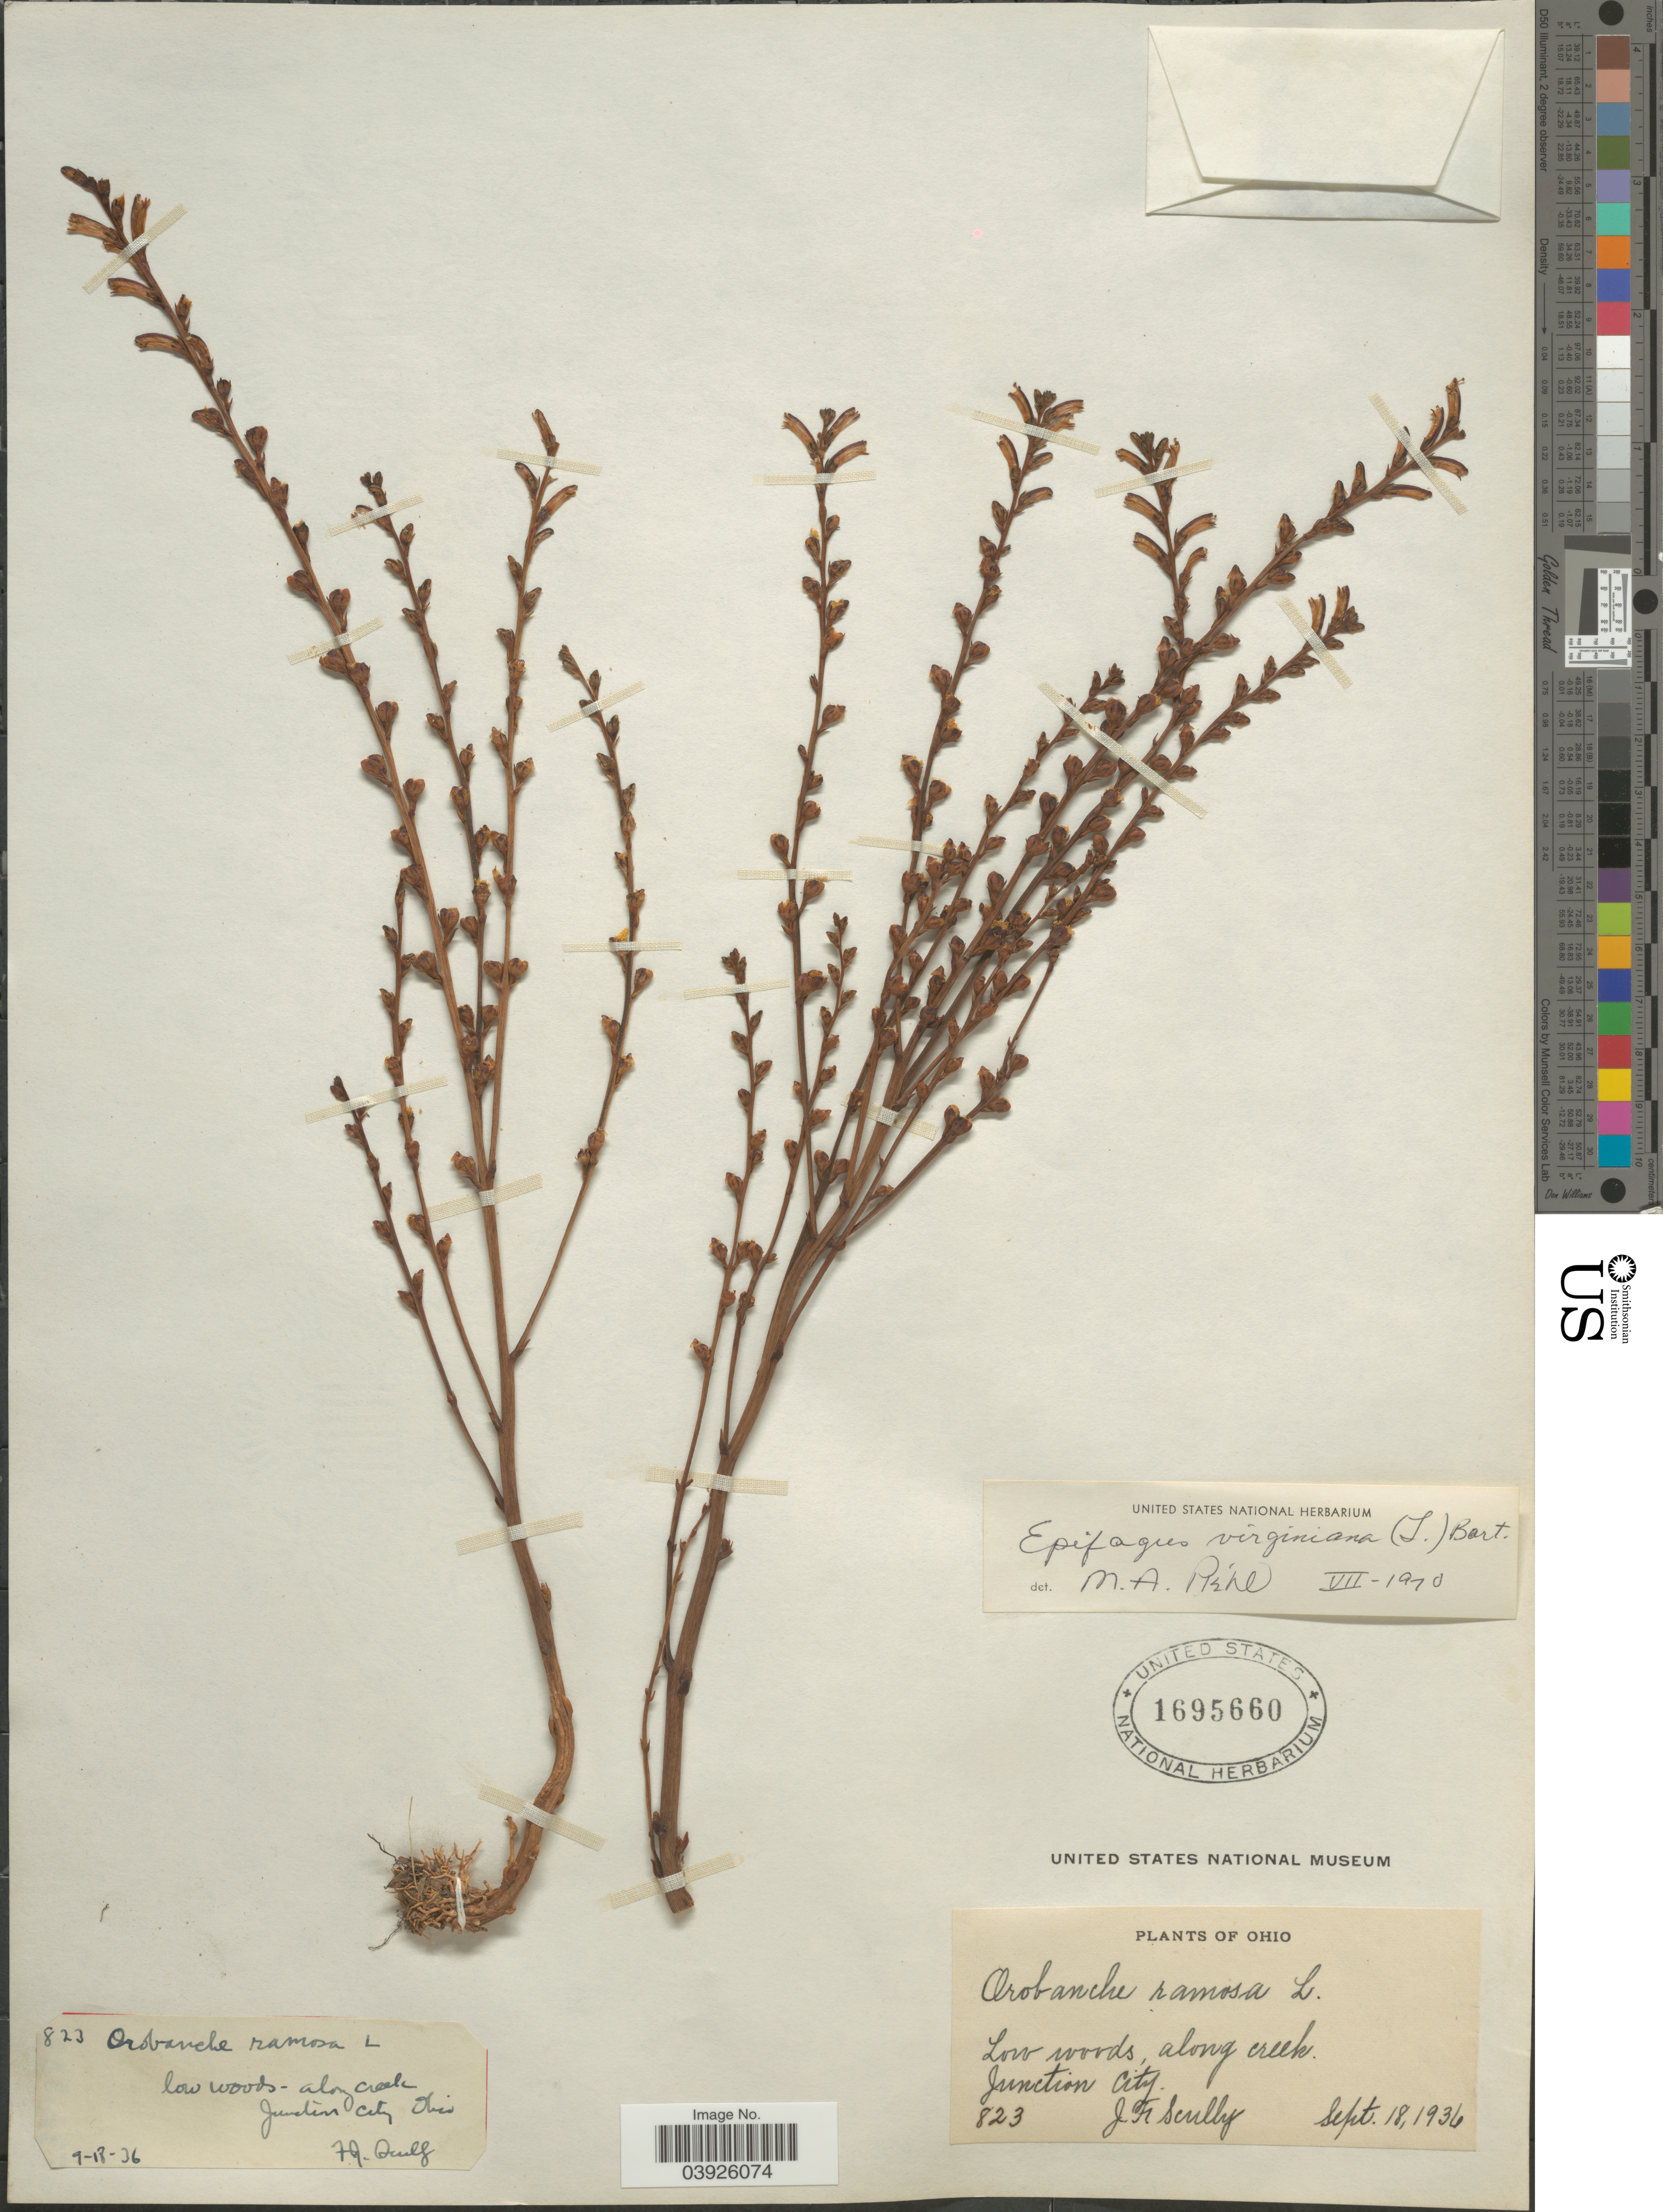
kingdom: Plantae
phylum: Tracheophyta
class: Magnoliopsida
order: Lamiales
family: Orobanchaceae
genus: Epifagus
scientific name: Epifagus virginiana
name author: (L.) W.P.C. Barton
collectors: J. Scully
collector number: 823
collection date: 1936-09-18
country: United States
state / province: Ohio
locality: Low woods, along creek. Junction City.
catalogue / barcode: US 1695660